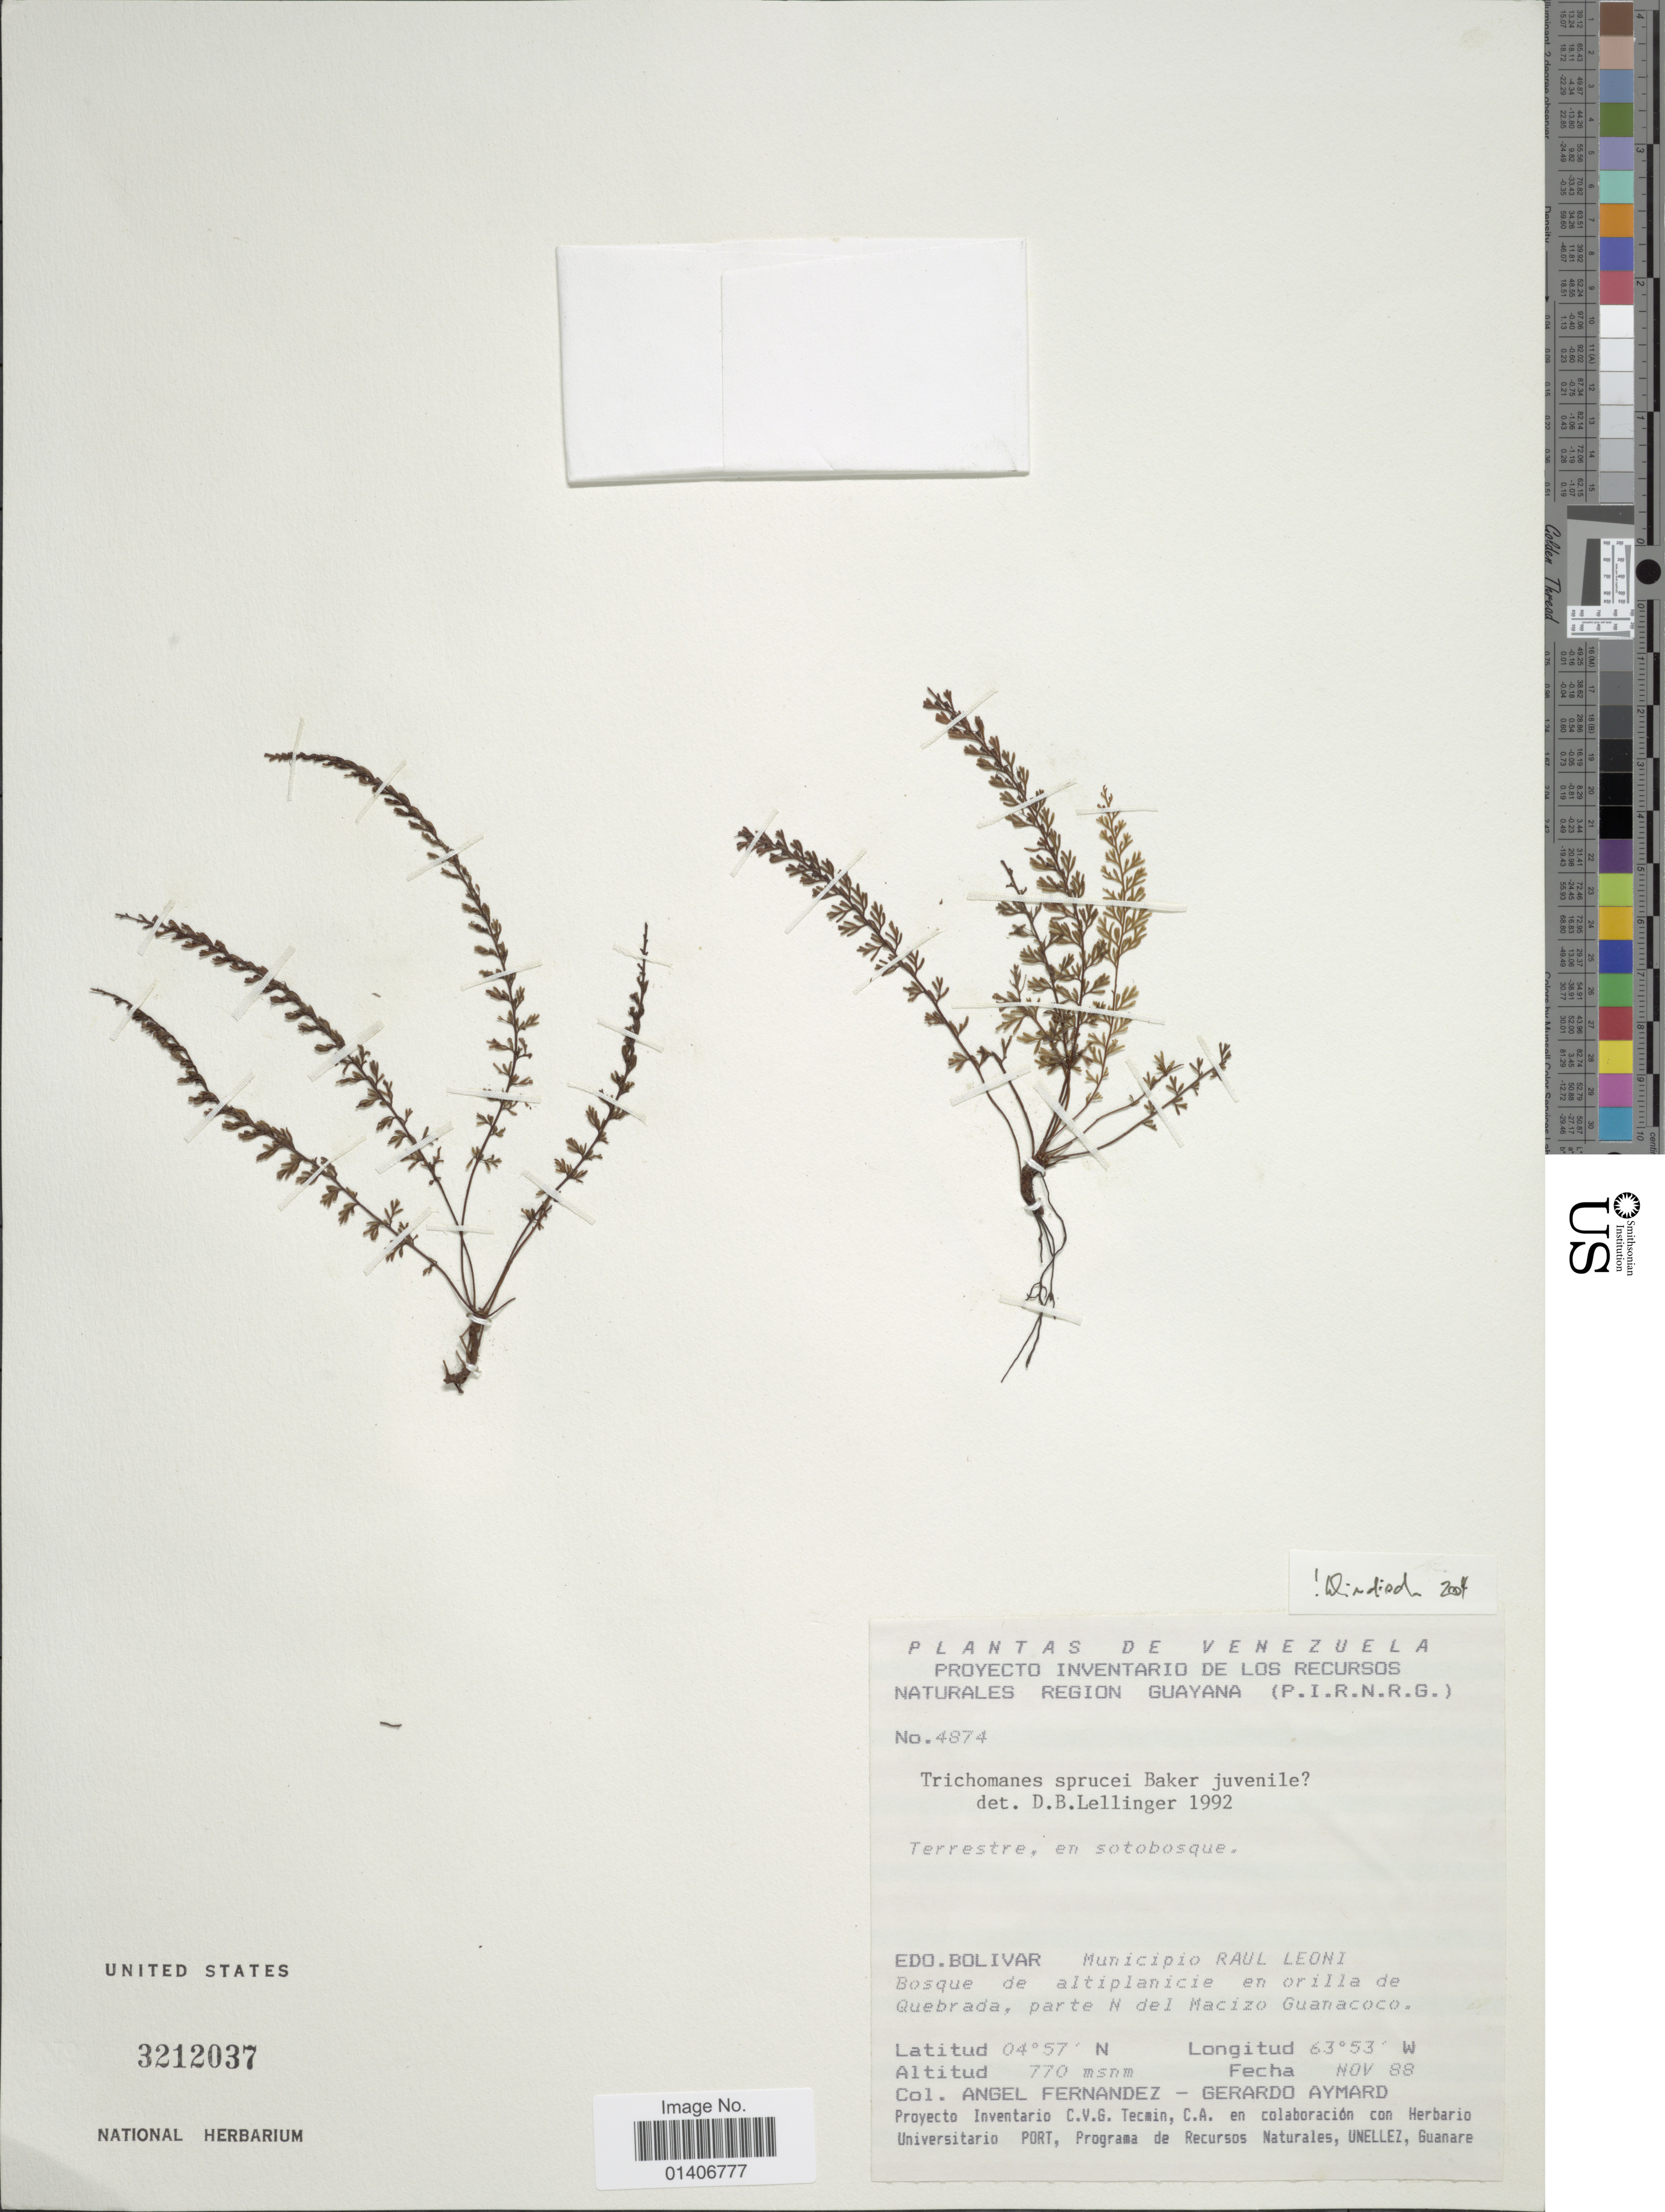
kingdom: Plantae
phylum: Tracheophyta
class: Polypodiopsida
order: Hymenophyllales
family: Hymenophyllaceae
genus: Abrodictyum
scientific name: Abrodictyum sprucei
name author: (Baker) Ebihara & Dubuisson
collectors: Á. Fernández & G. A. Aymard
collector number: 4874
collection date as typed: Transcribed d/m/y: /11/88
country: Venezuela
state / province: Bolivar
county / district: Angostura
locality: Municipio Raúl Leoni [=Angostura], parte N del macizo Guanacoco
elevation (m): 770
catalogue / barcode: US 3212037